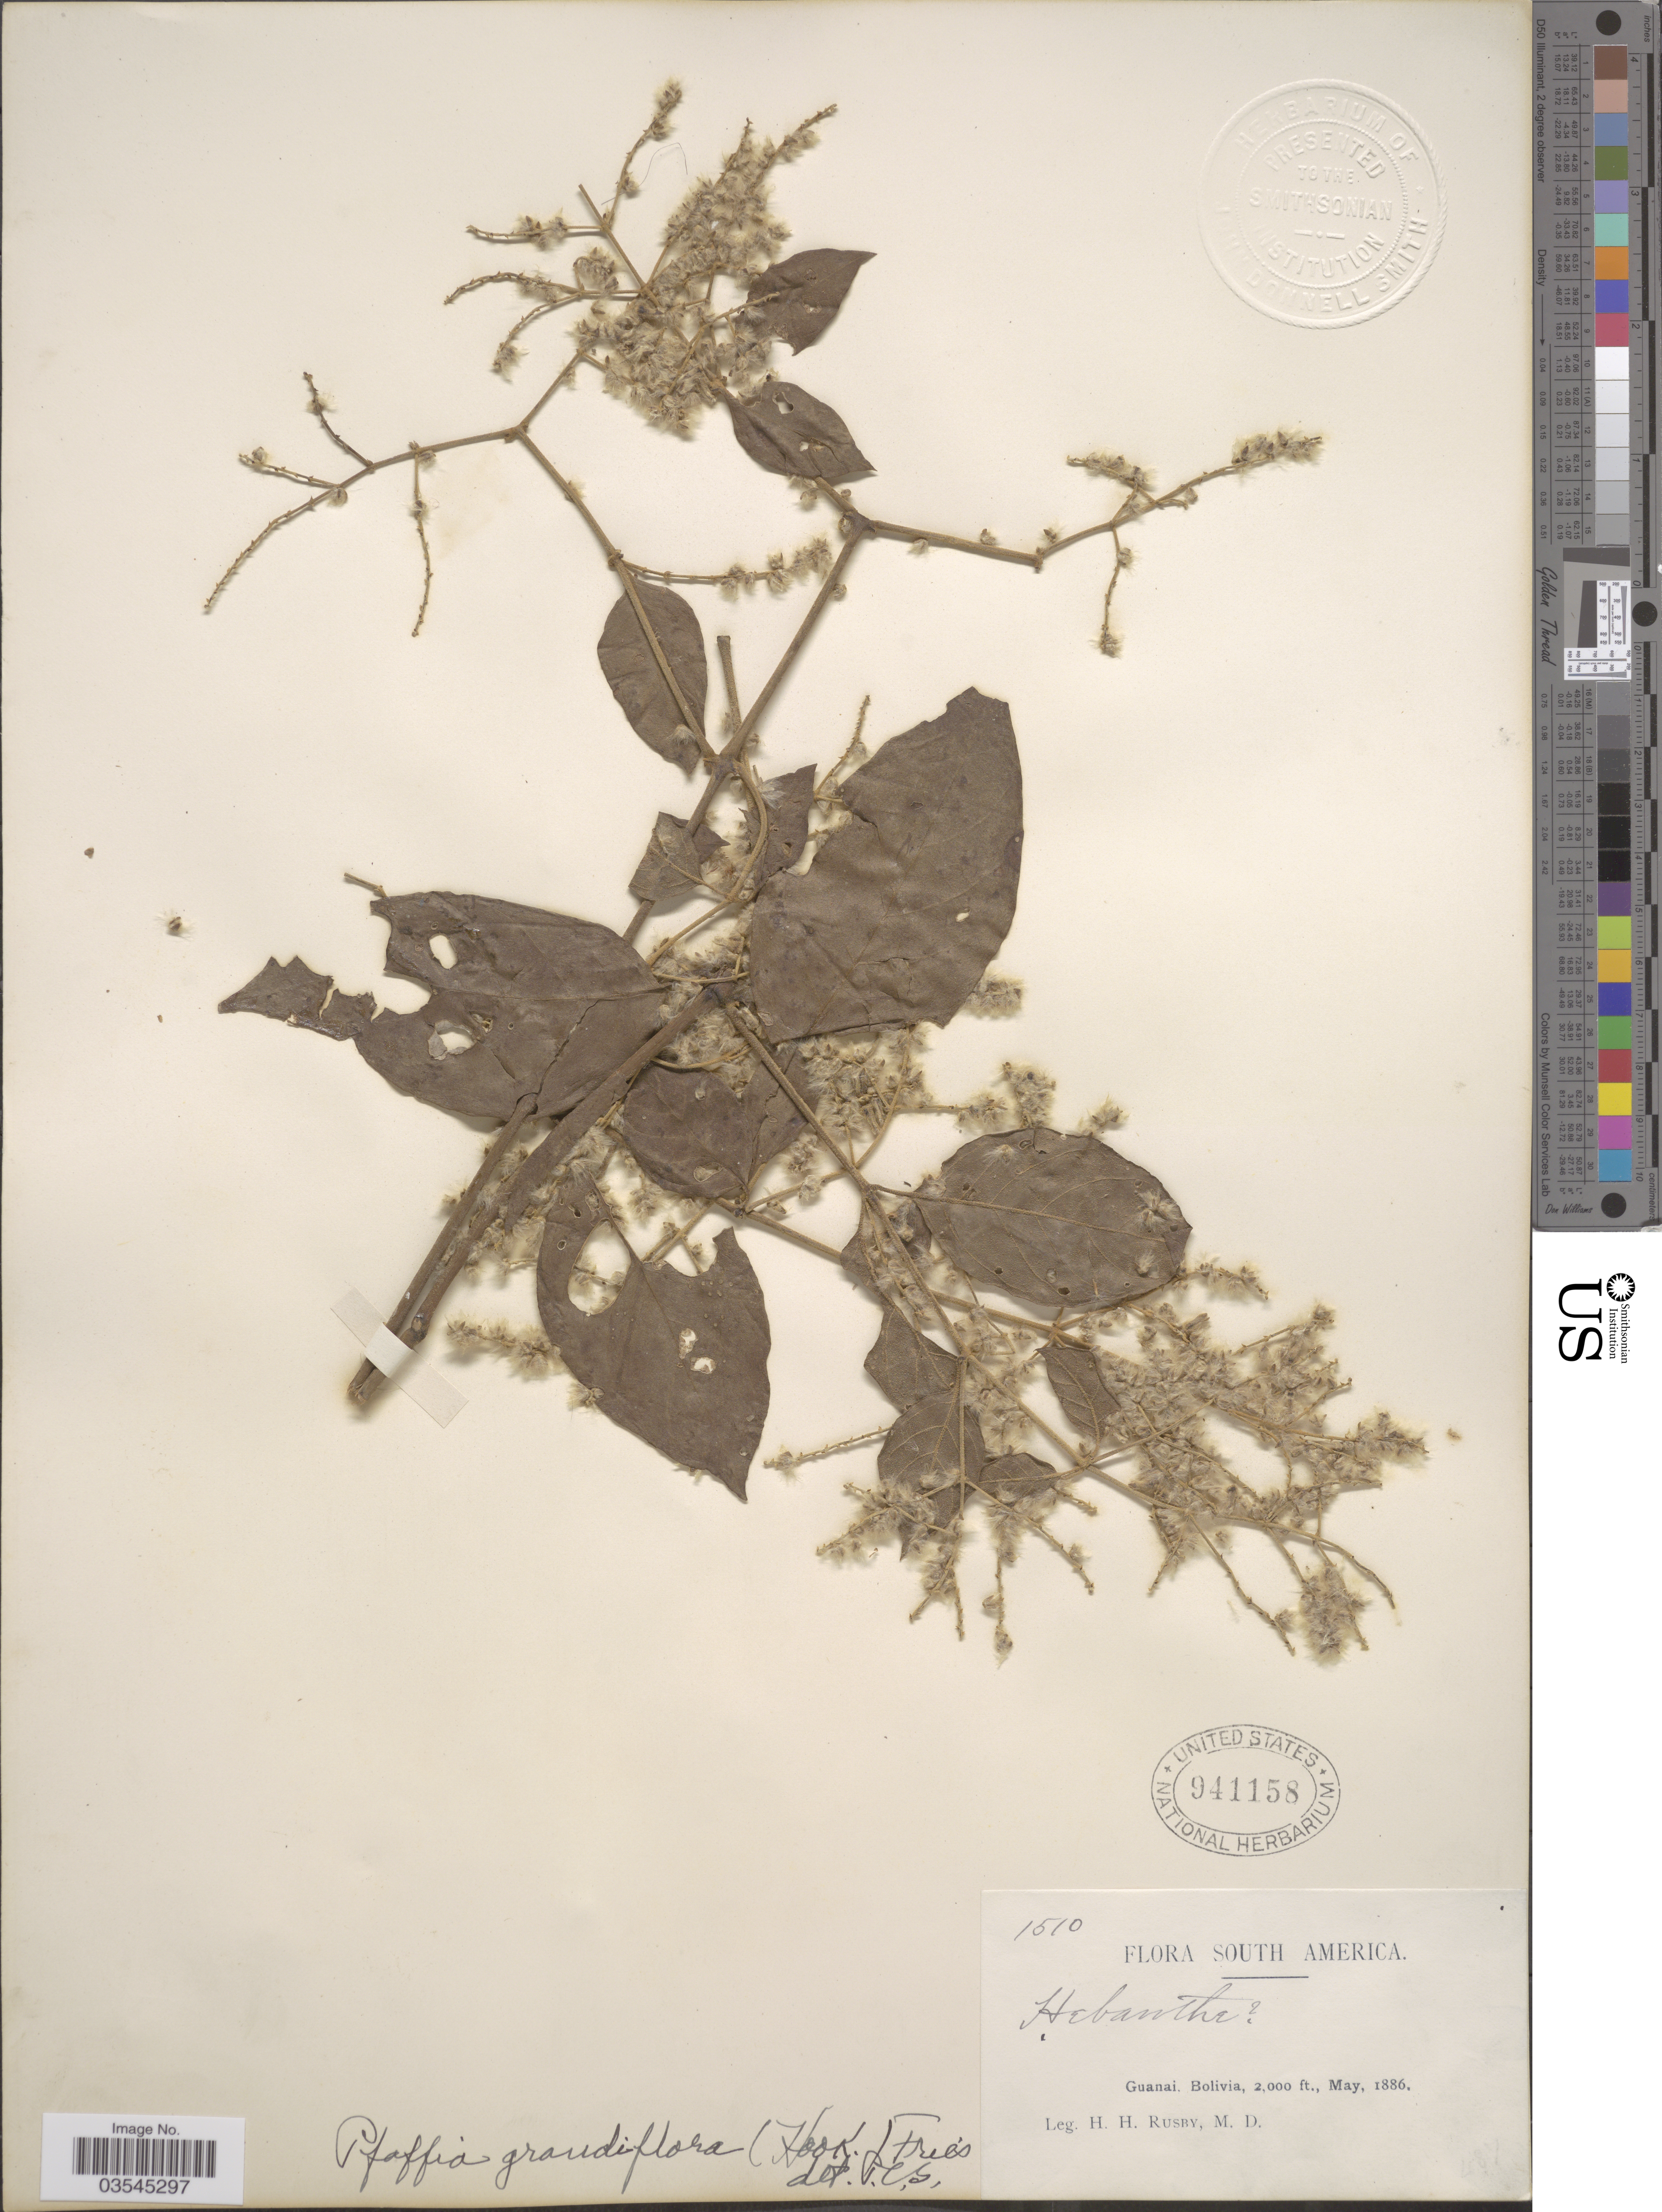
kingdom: Plantae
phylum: Tracheophyta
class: Magnoliopsida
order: Caryophyllales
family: Amaranthaceae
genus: Pfaffia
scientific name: Pfaffia grandiflora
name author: (Hook.) R.E. Fr.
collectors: H. H. Rusby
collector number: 1510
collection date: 1886-05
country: Bolivia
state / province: La Páz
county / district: Larecaja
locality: Guanay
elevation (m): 610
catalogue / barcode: US 941158